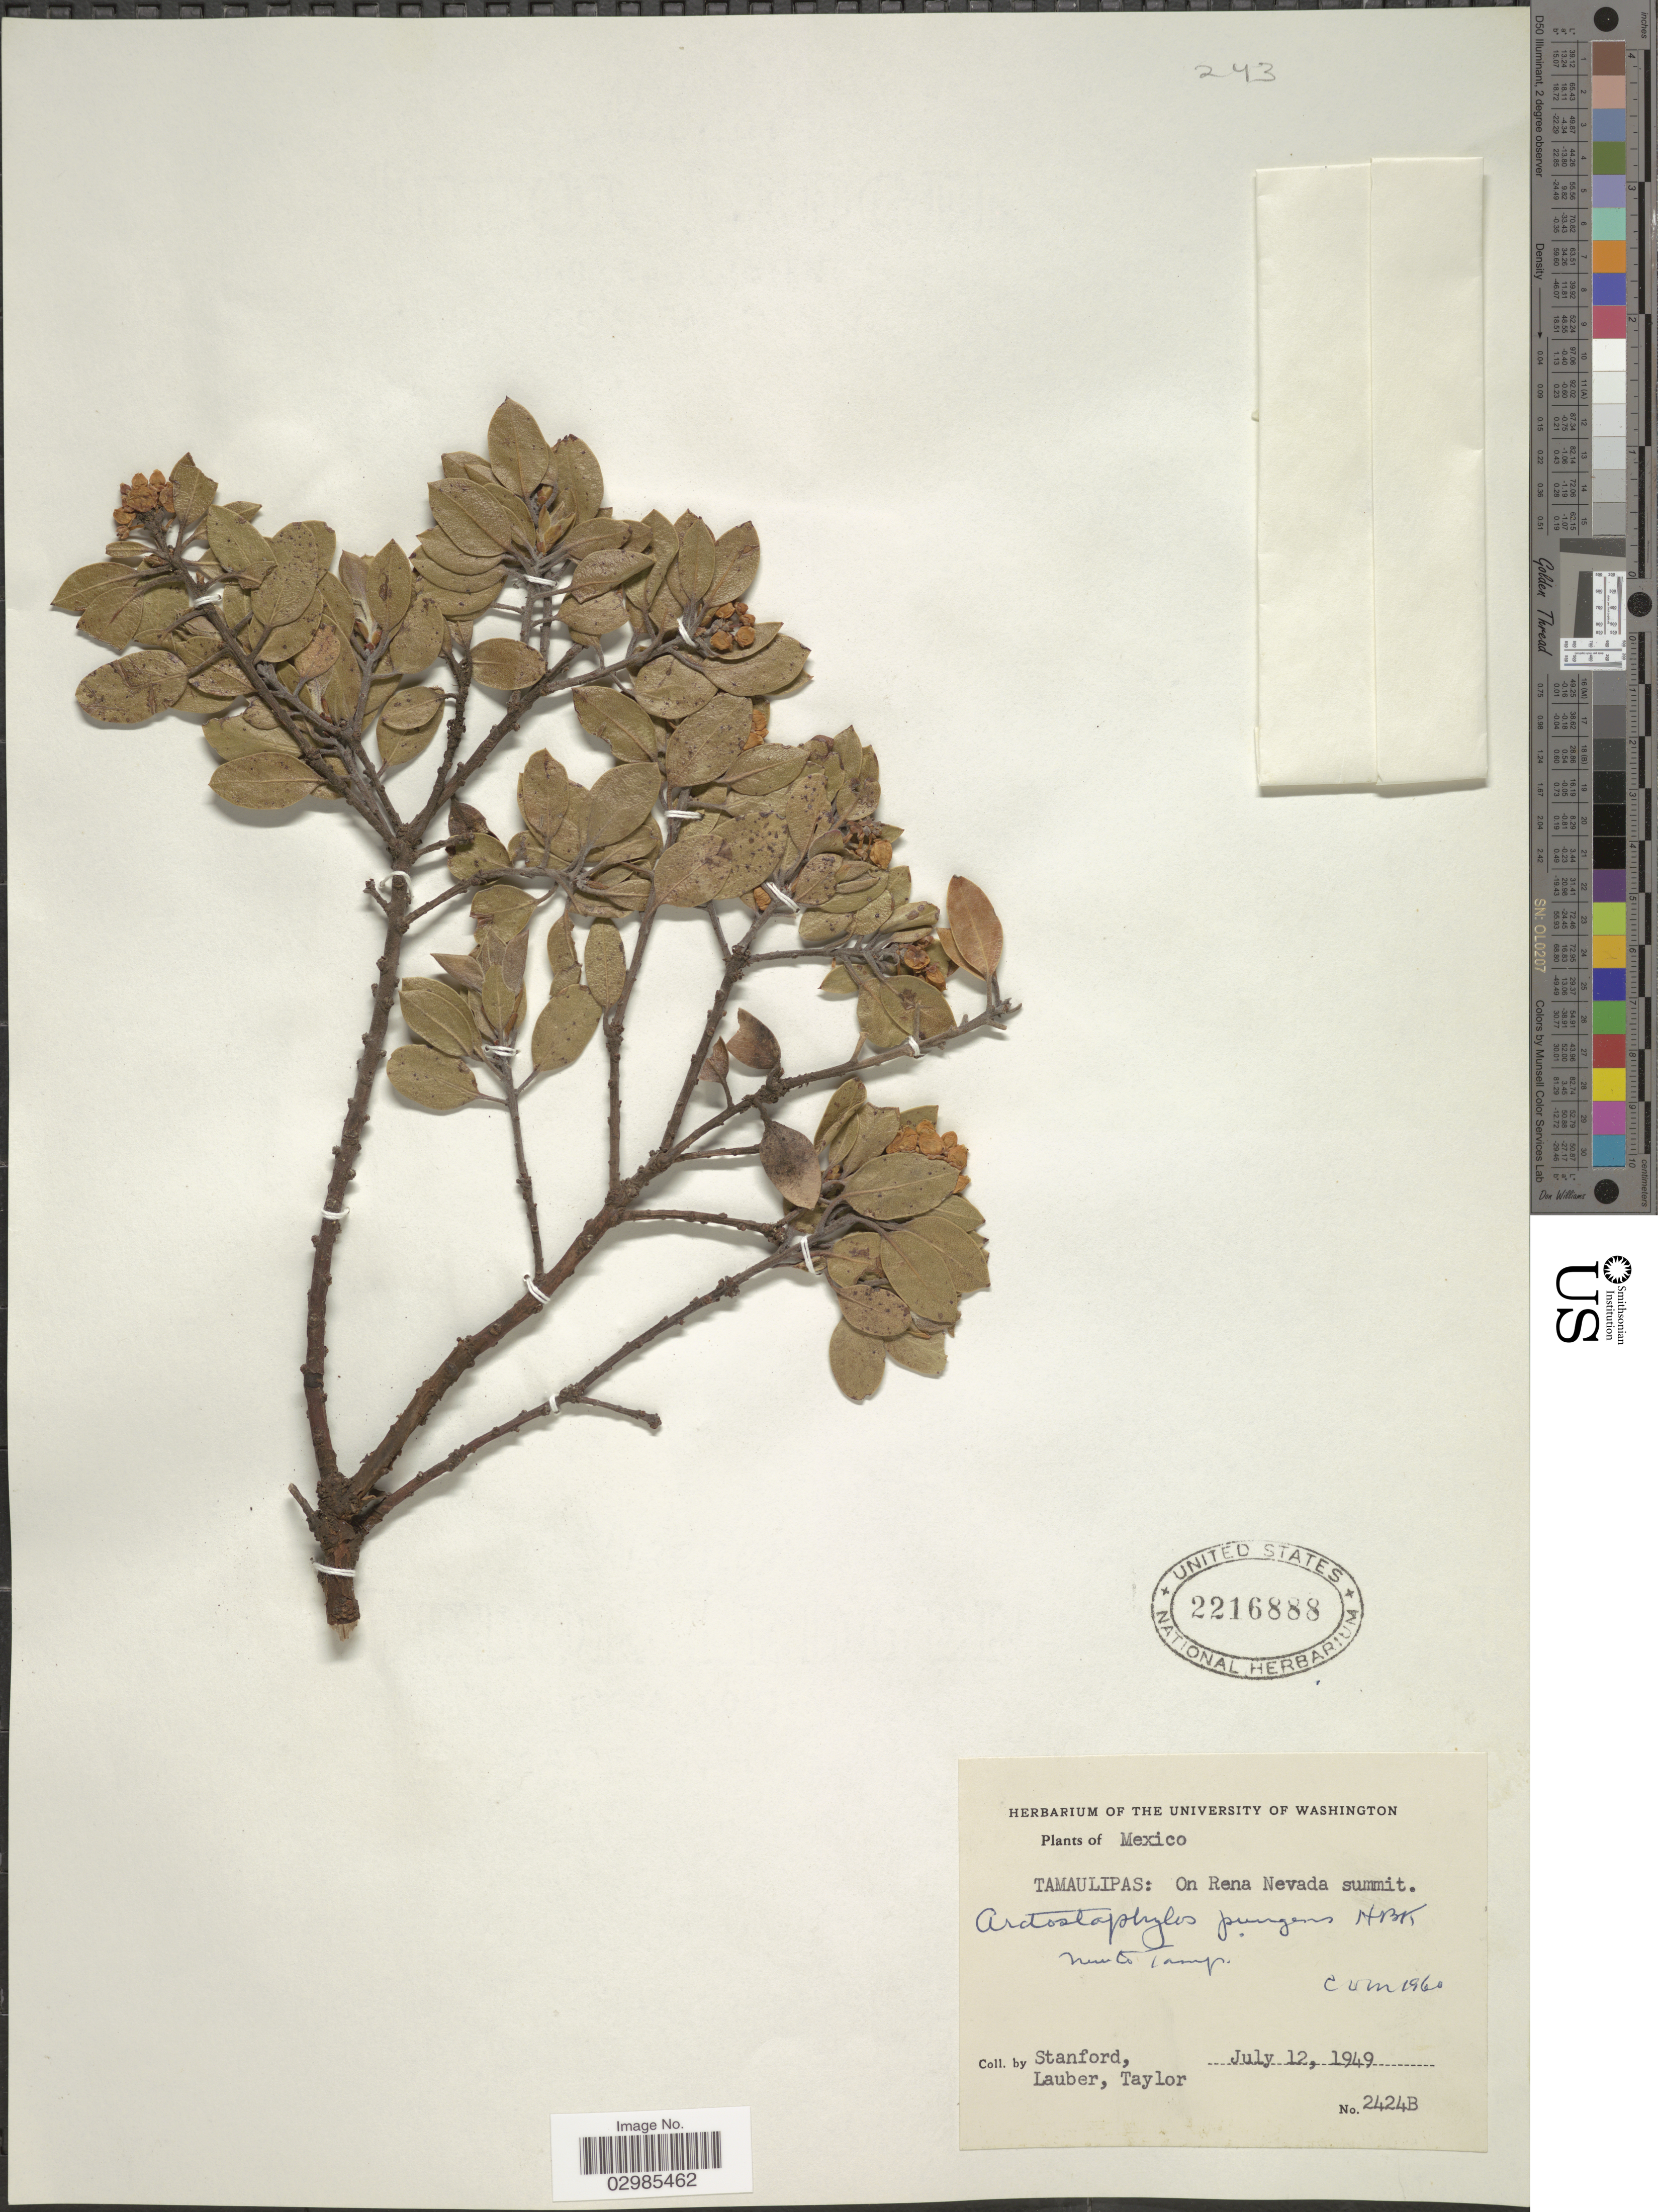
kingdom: Plantae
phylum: Tracheophyta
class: Magnoliopsida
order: Ericales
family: Ericaceae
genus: Arctostaphylos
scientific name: Arctostaphylos pungens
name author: Kunth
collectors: -. Stanford, -. Lauber & -. Taylor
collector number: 2424B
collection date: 1949-07-12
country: Mexico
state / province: Tamaulipas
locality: On Rena Nevada summit.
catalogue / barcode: US 2216888